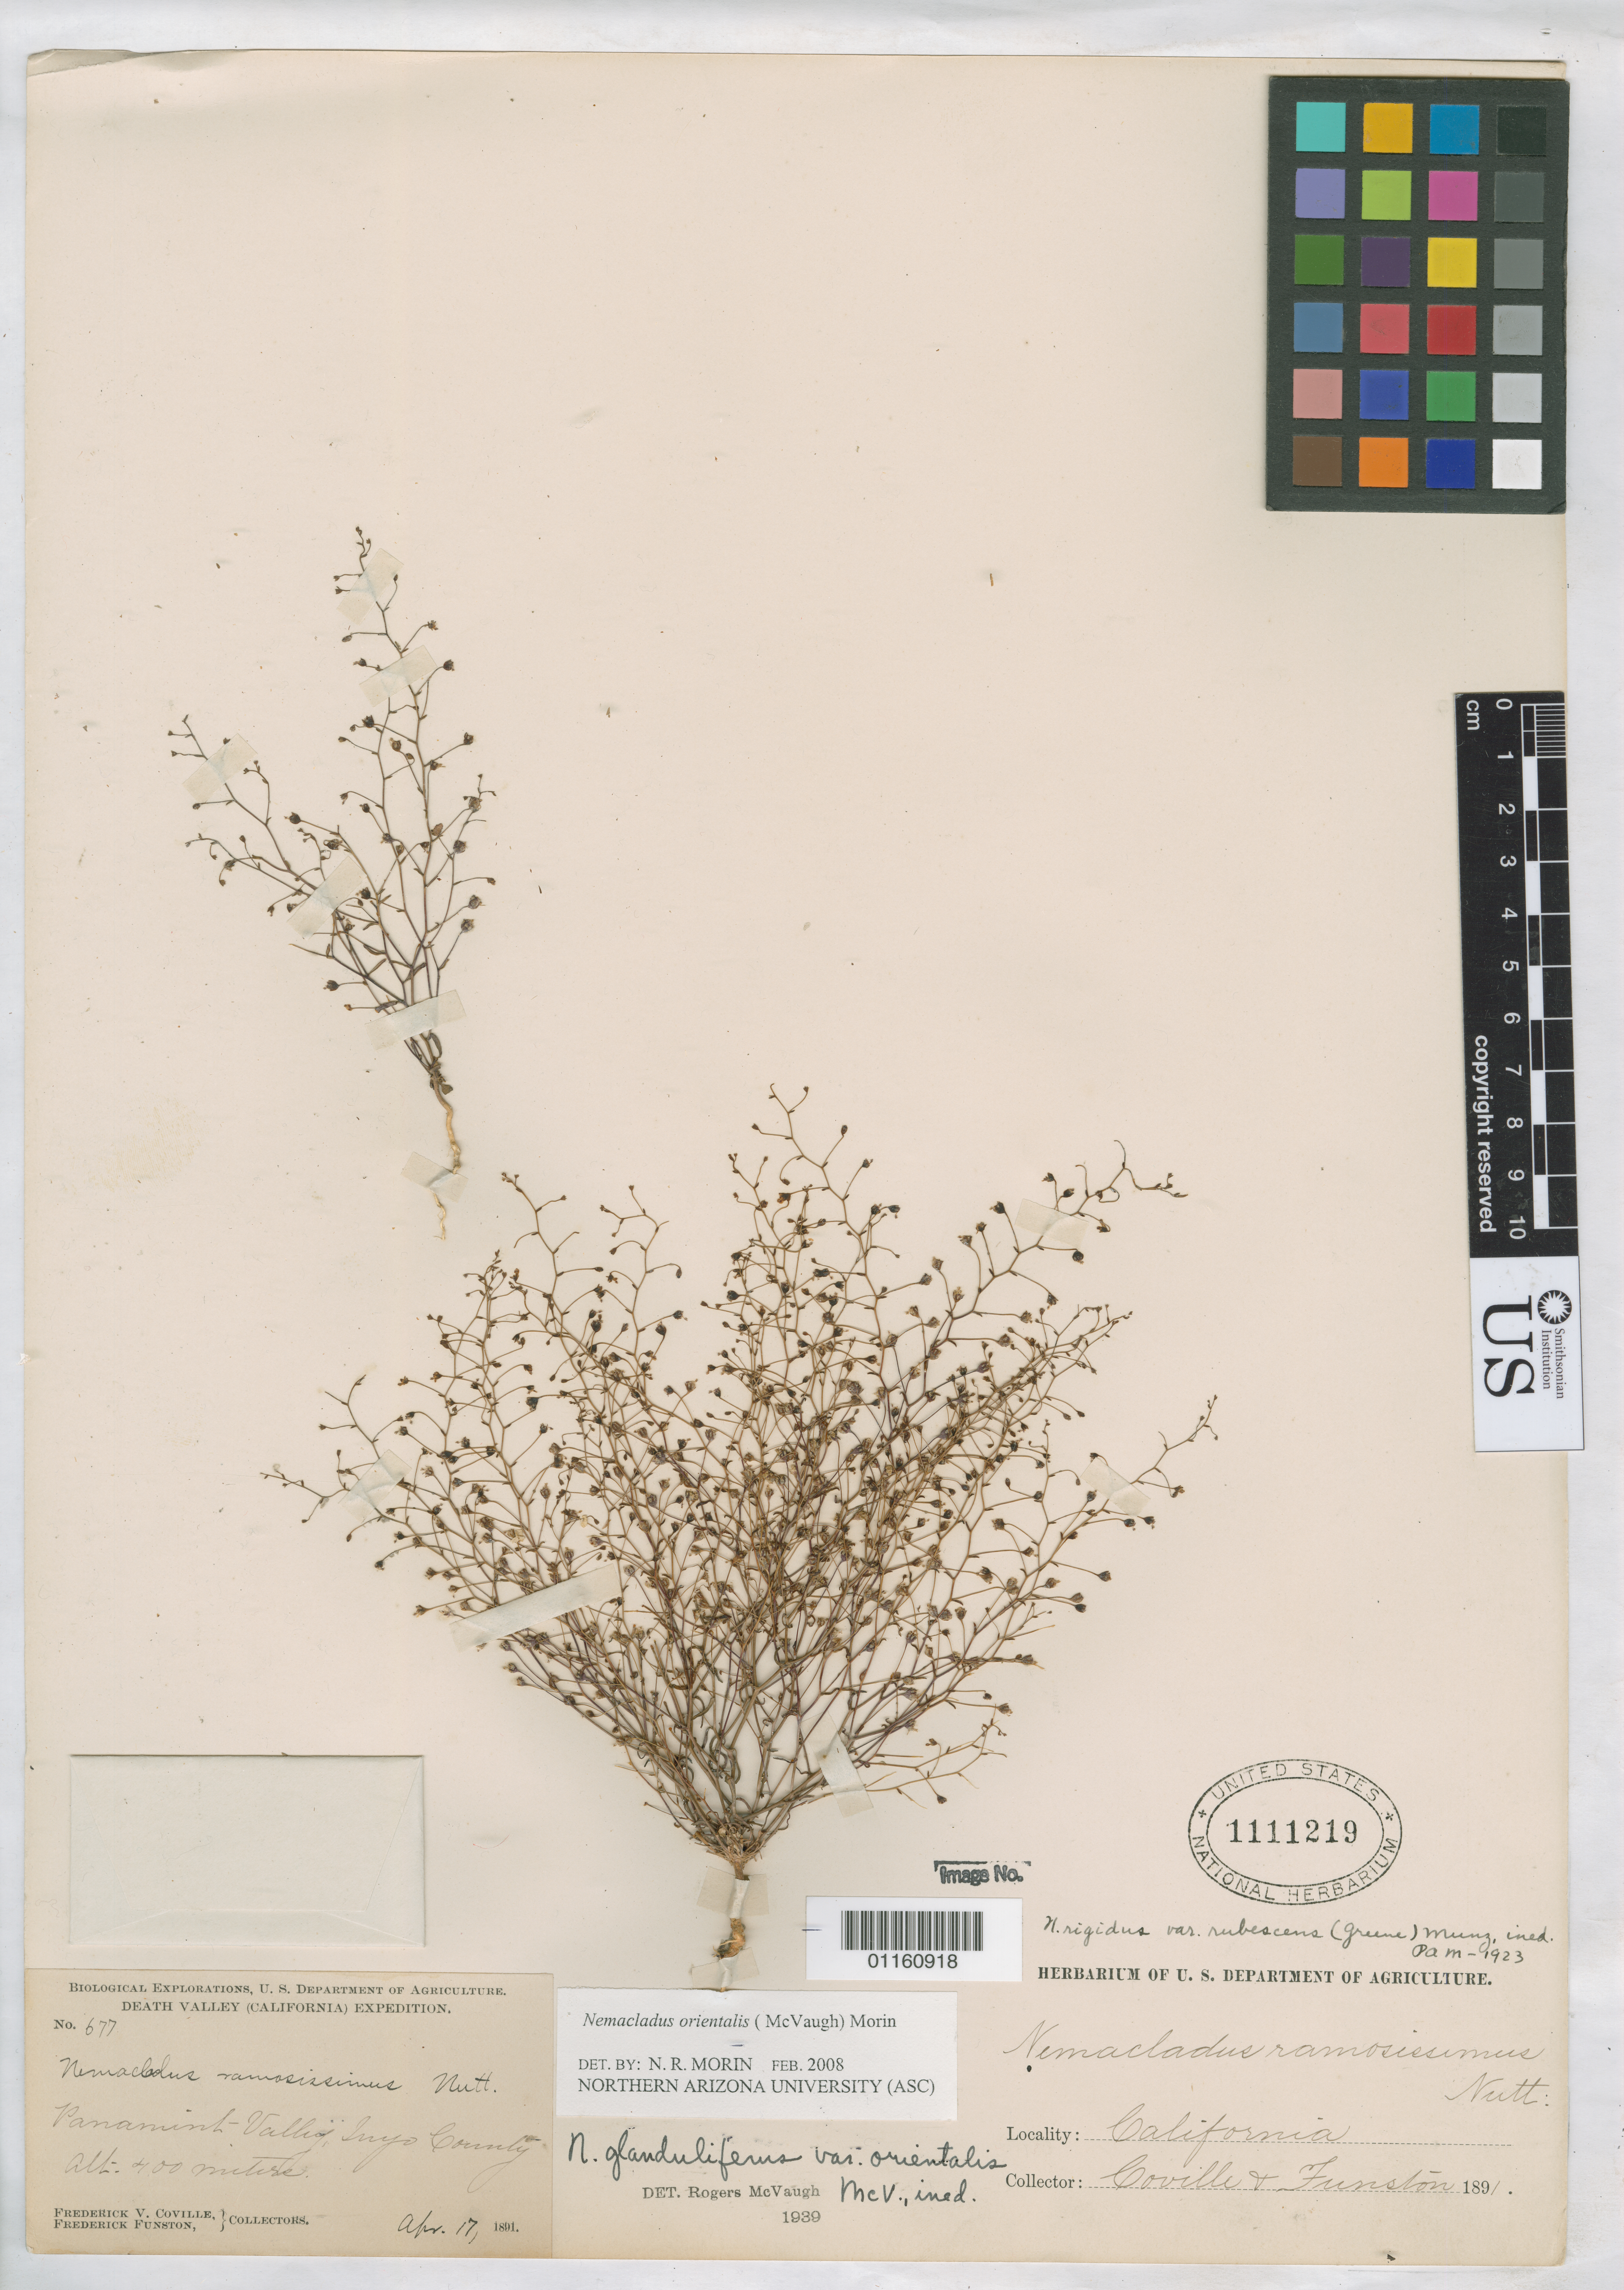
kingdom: Plantae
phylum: Tracheophyta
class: Magnoliopsida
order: Asterales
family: Campanulaceae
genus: Nemacladus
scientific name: Nemacladus orientalis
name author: (McVaugh) Morin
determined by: Morin, N. R., (ASC)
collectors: F. V. Coville & F. Funston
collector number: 677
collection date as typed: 17 Apr 1891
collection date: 1891-04-17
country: United States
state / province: California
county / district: Inyo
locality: Panamint Valley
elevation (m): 400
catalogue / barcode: US 1111219